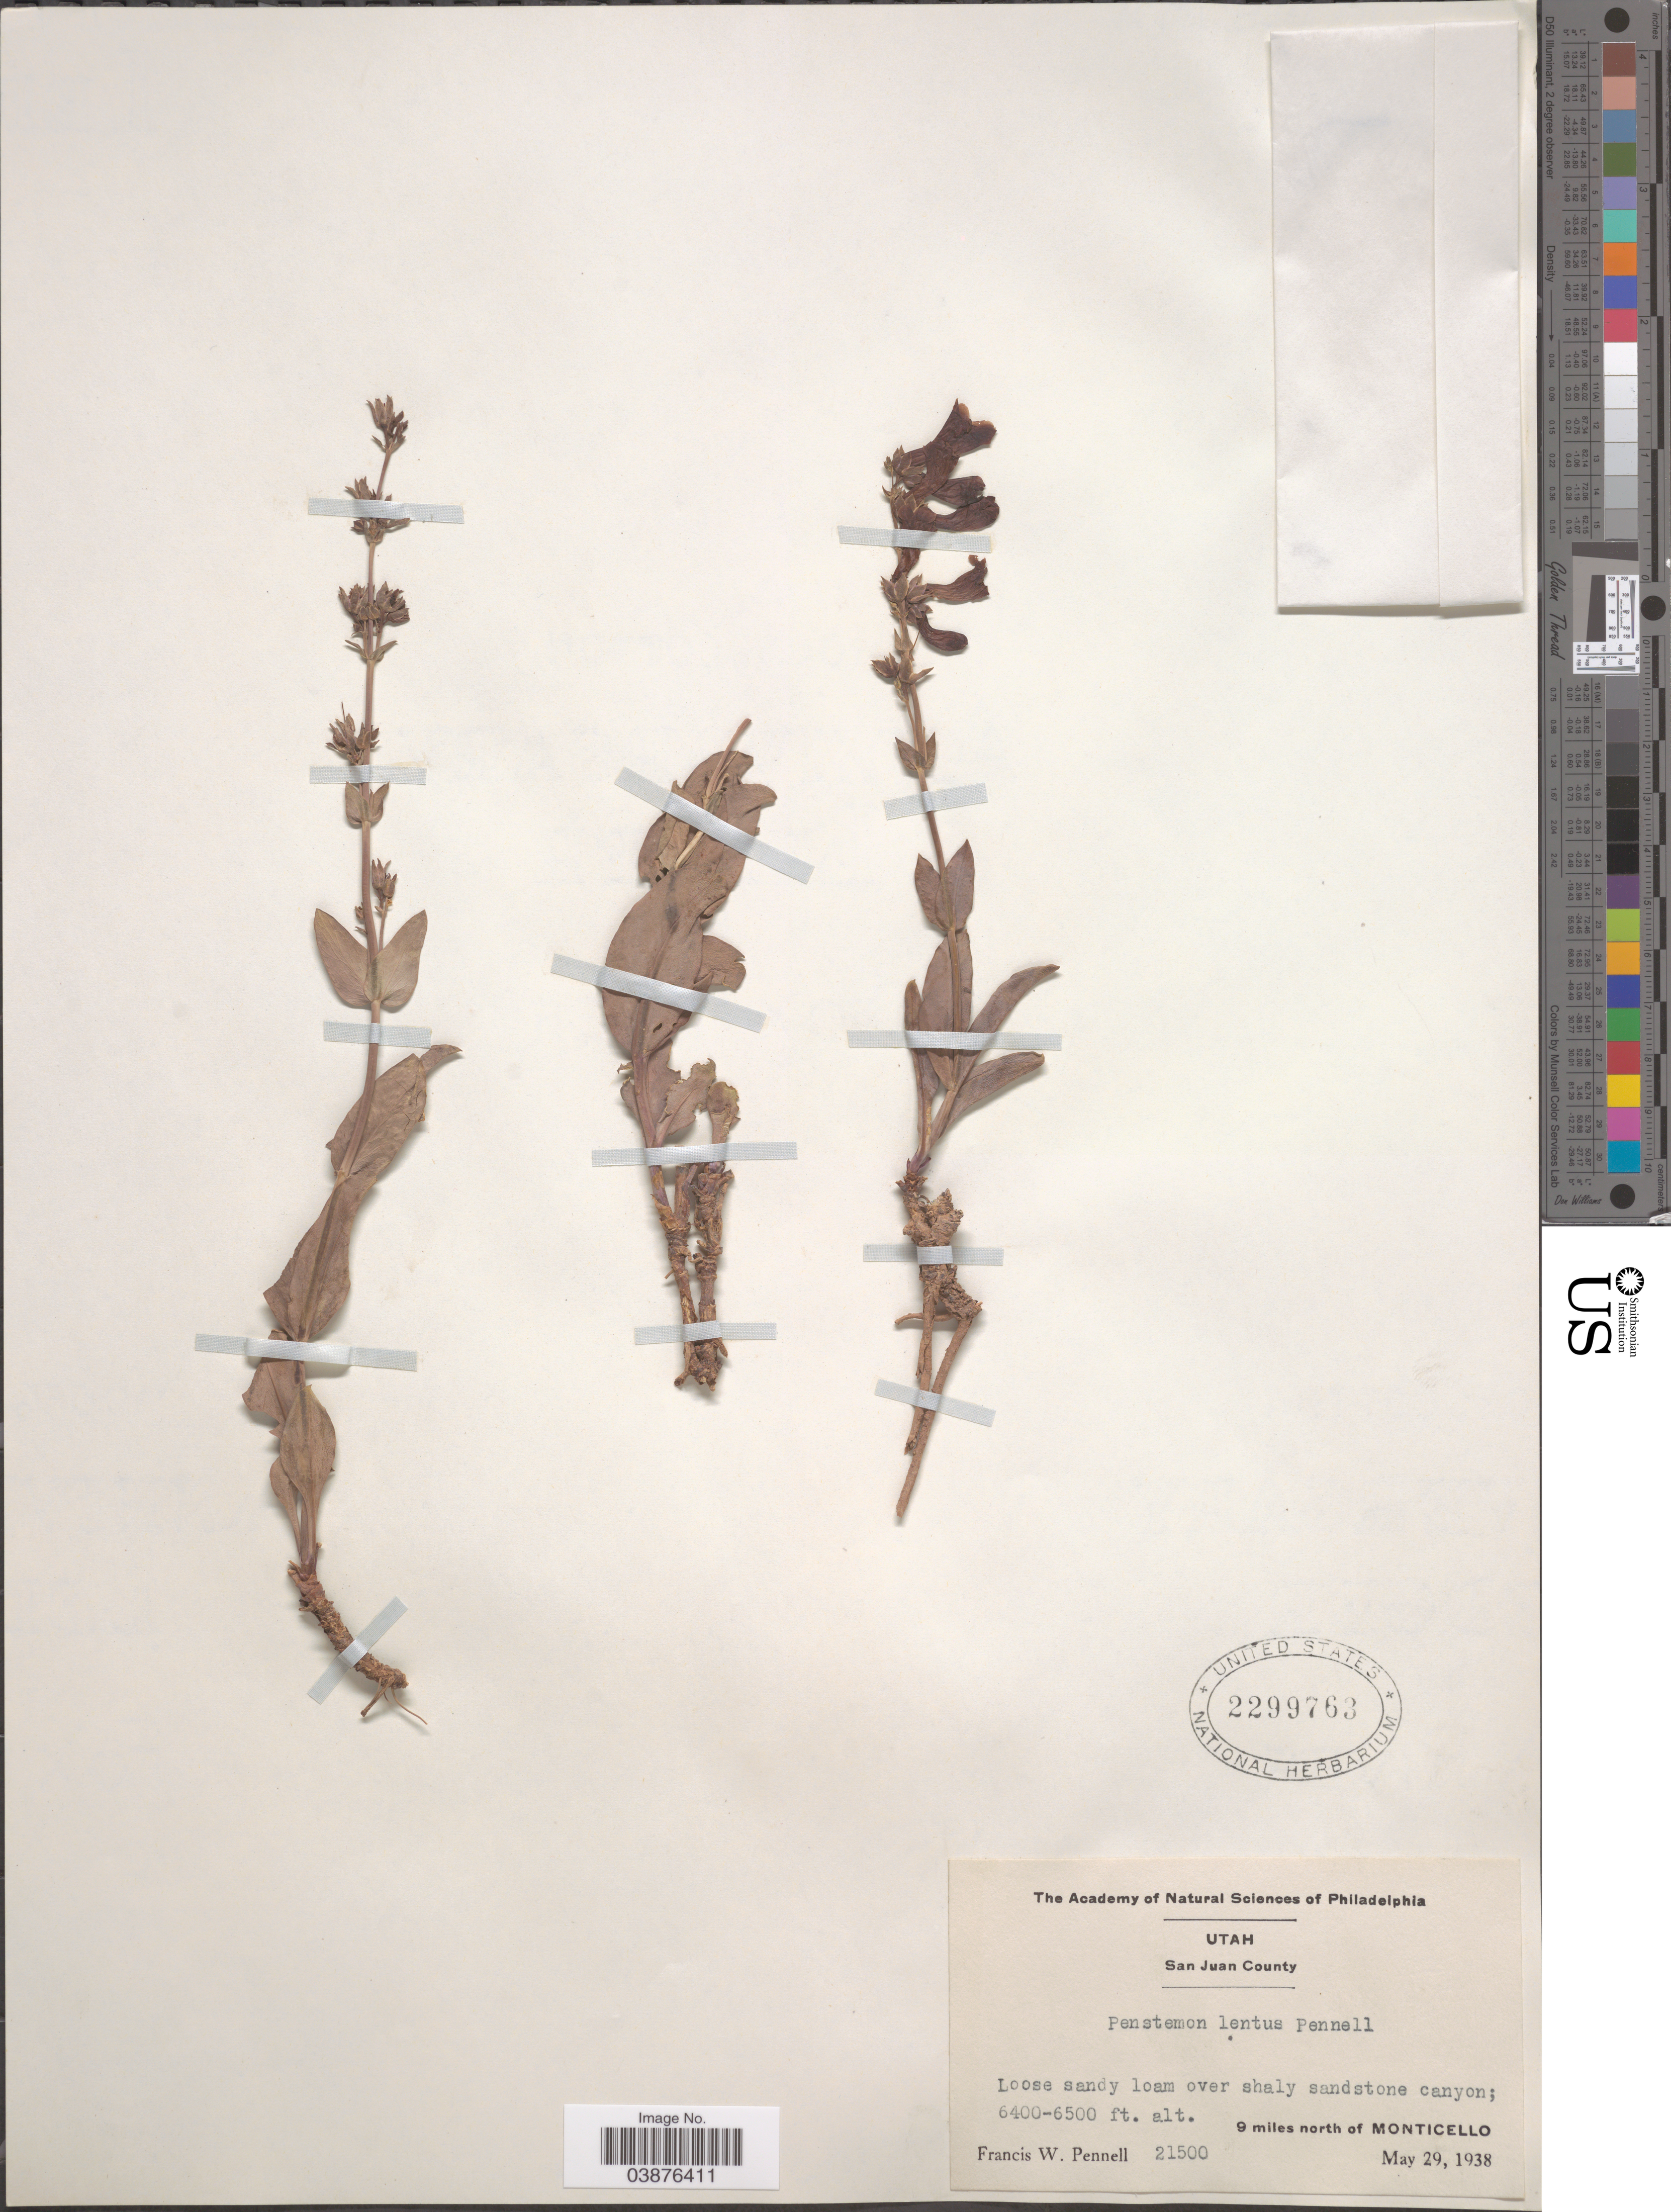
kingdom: Plantae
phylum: Tracheophyta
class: Magnoliopsida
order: Lamiales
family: Plantaginaceae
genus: Penstemon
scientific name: Penstemon lentus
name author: Pennell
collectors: F. W. Pennell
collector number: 21500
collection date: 1938-05-29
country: United States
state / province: Utah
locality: San Juan County. 9 miles north of Monticello.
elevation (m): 1951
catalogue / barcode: US 2299763